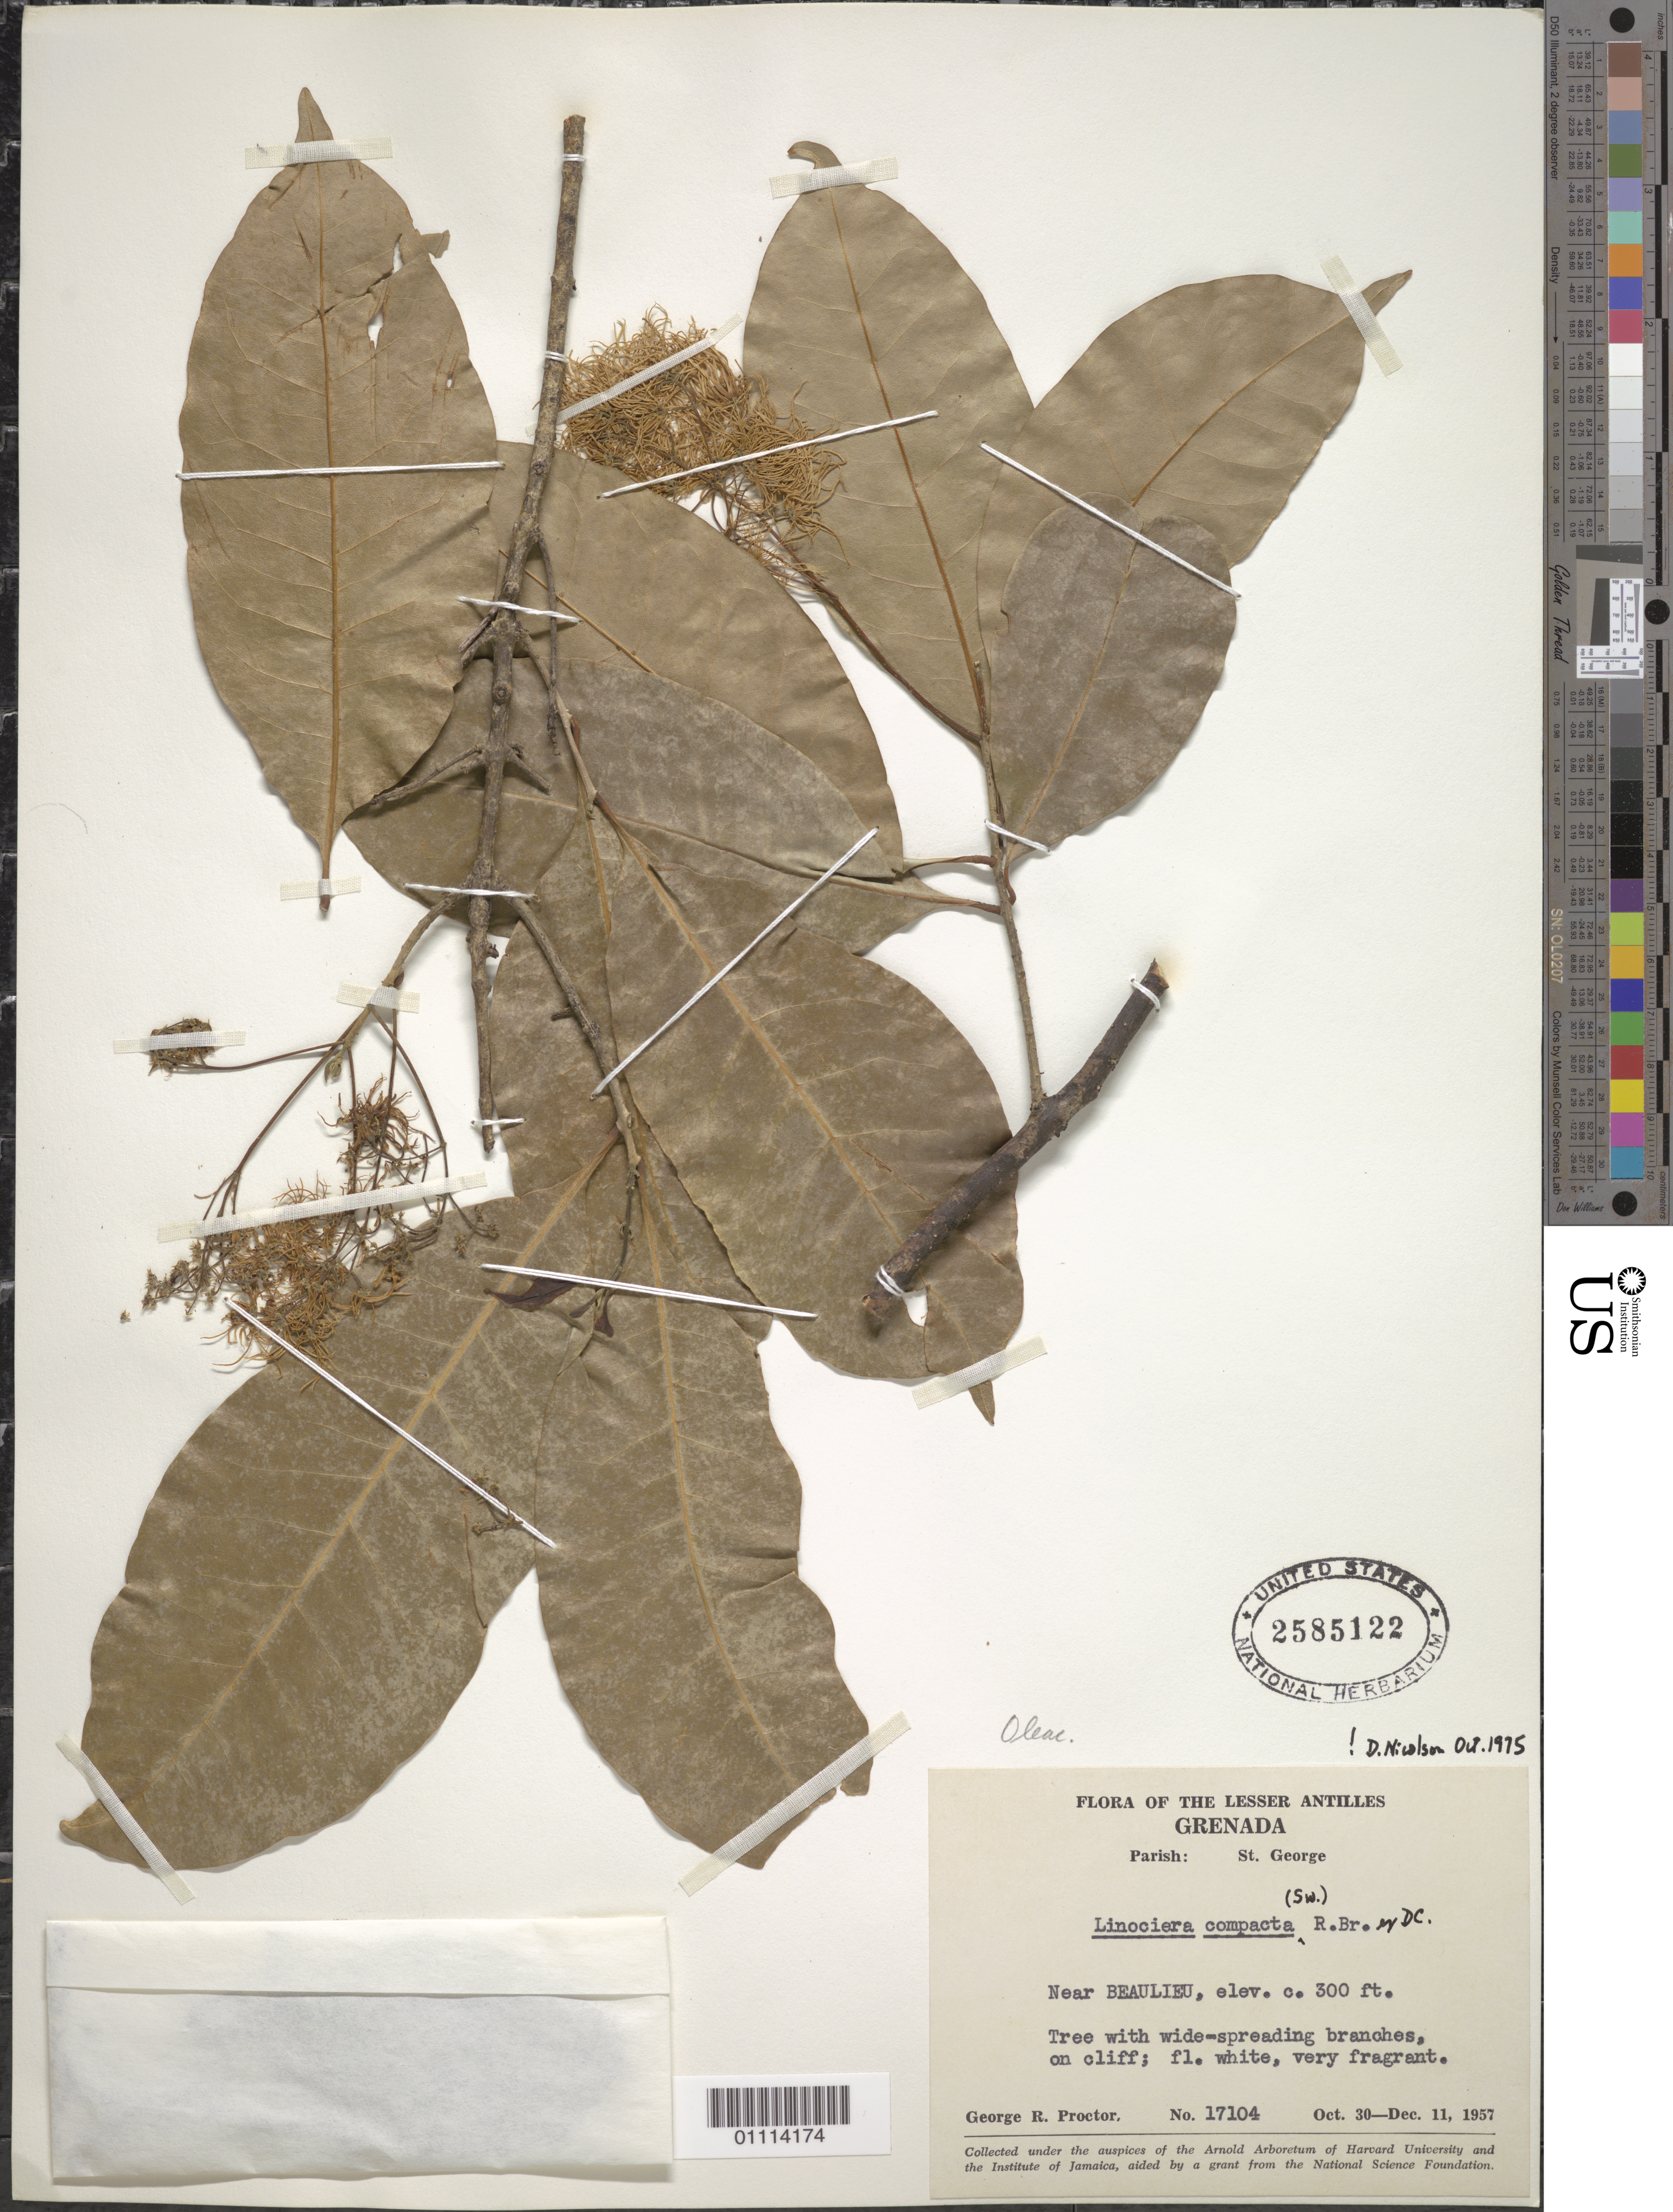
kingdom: Plantae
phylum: Tracheophyta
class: Magnoliopsida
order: Lamiales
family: Oleaceae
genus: Chionanthus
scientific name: Chionanthus compactus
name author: Sw.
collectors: G. R. Proctor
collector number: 17104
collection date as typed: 30 Oct 1957 to 11 Dec 1957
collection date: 1957-10-30/1957-12-11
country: Grenada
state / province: Saint George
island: Grenada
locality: Near Beaulieu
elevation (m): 91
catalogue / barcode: US 2585122